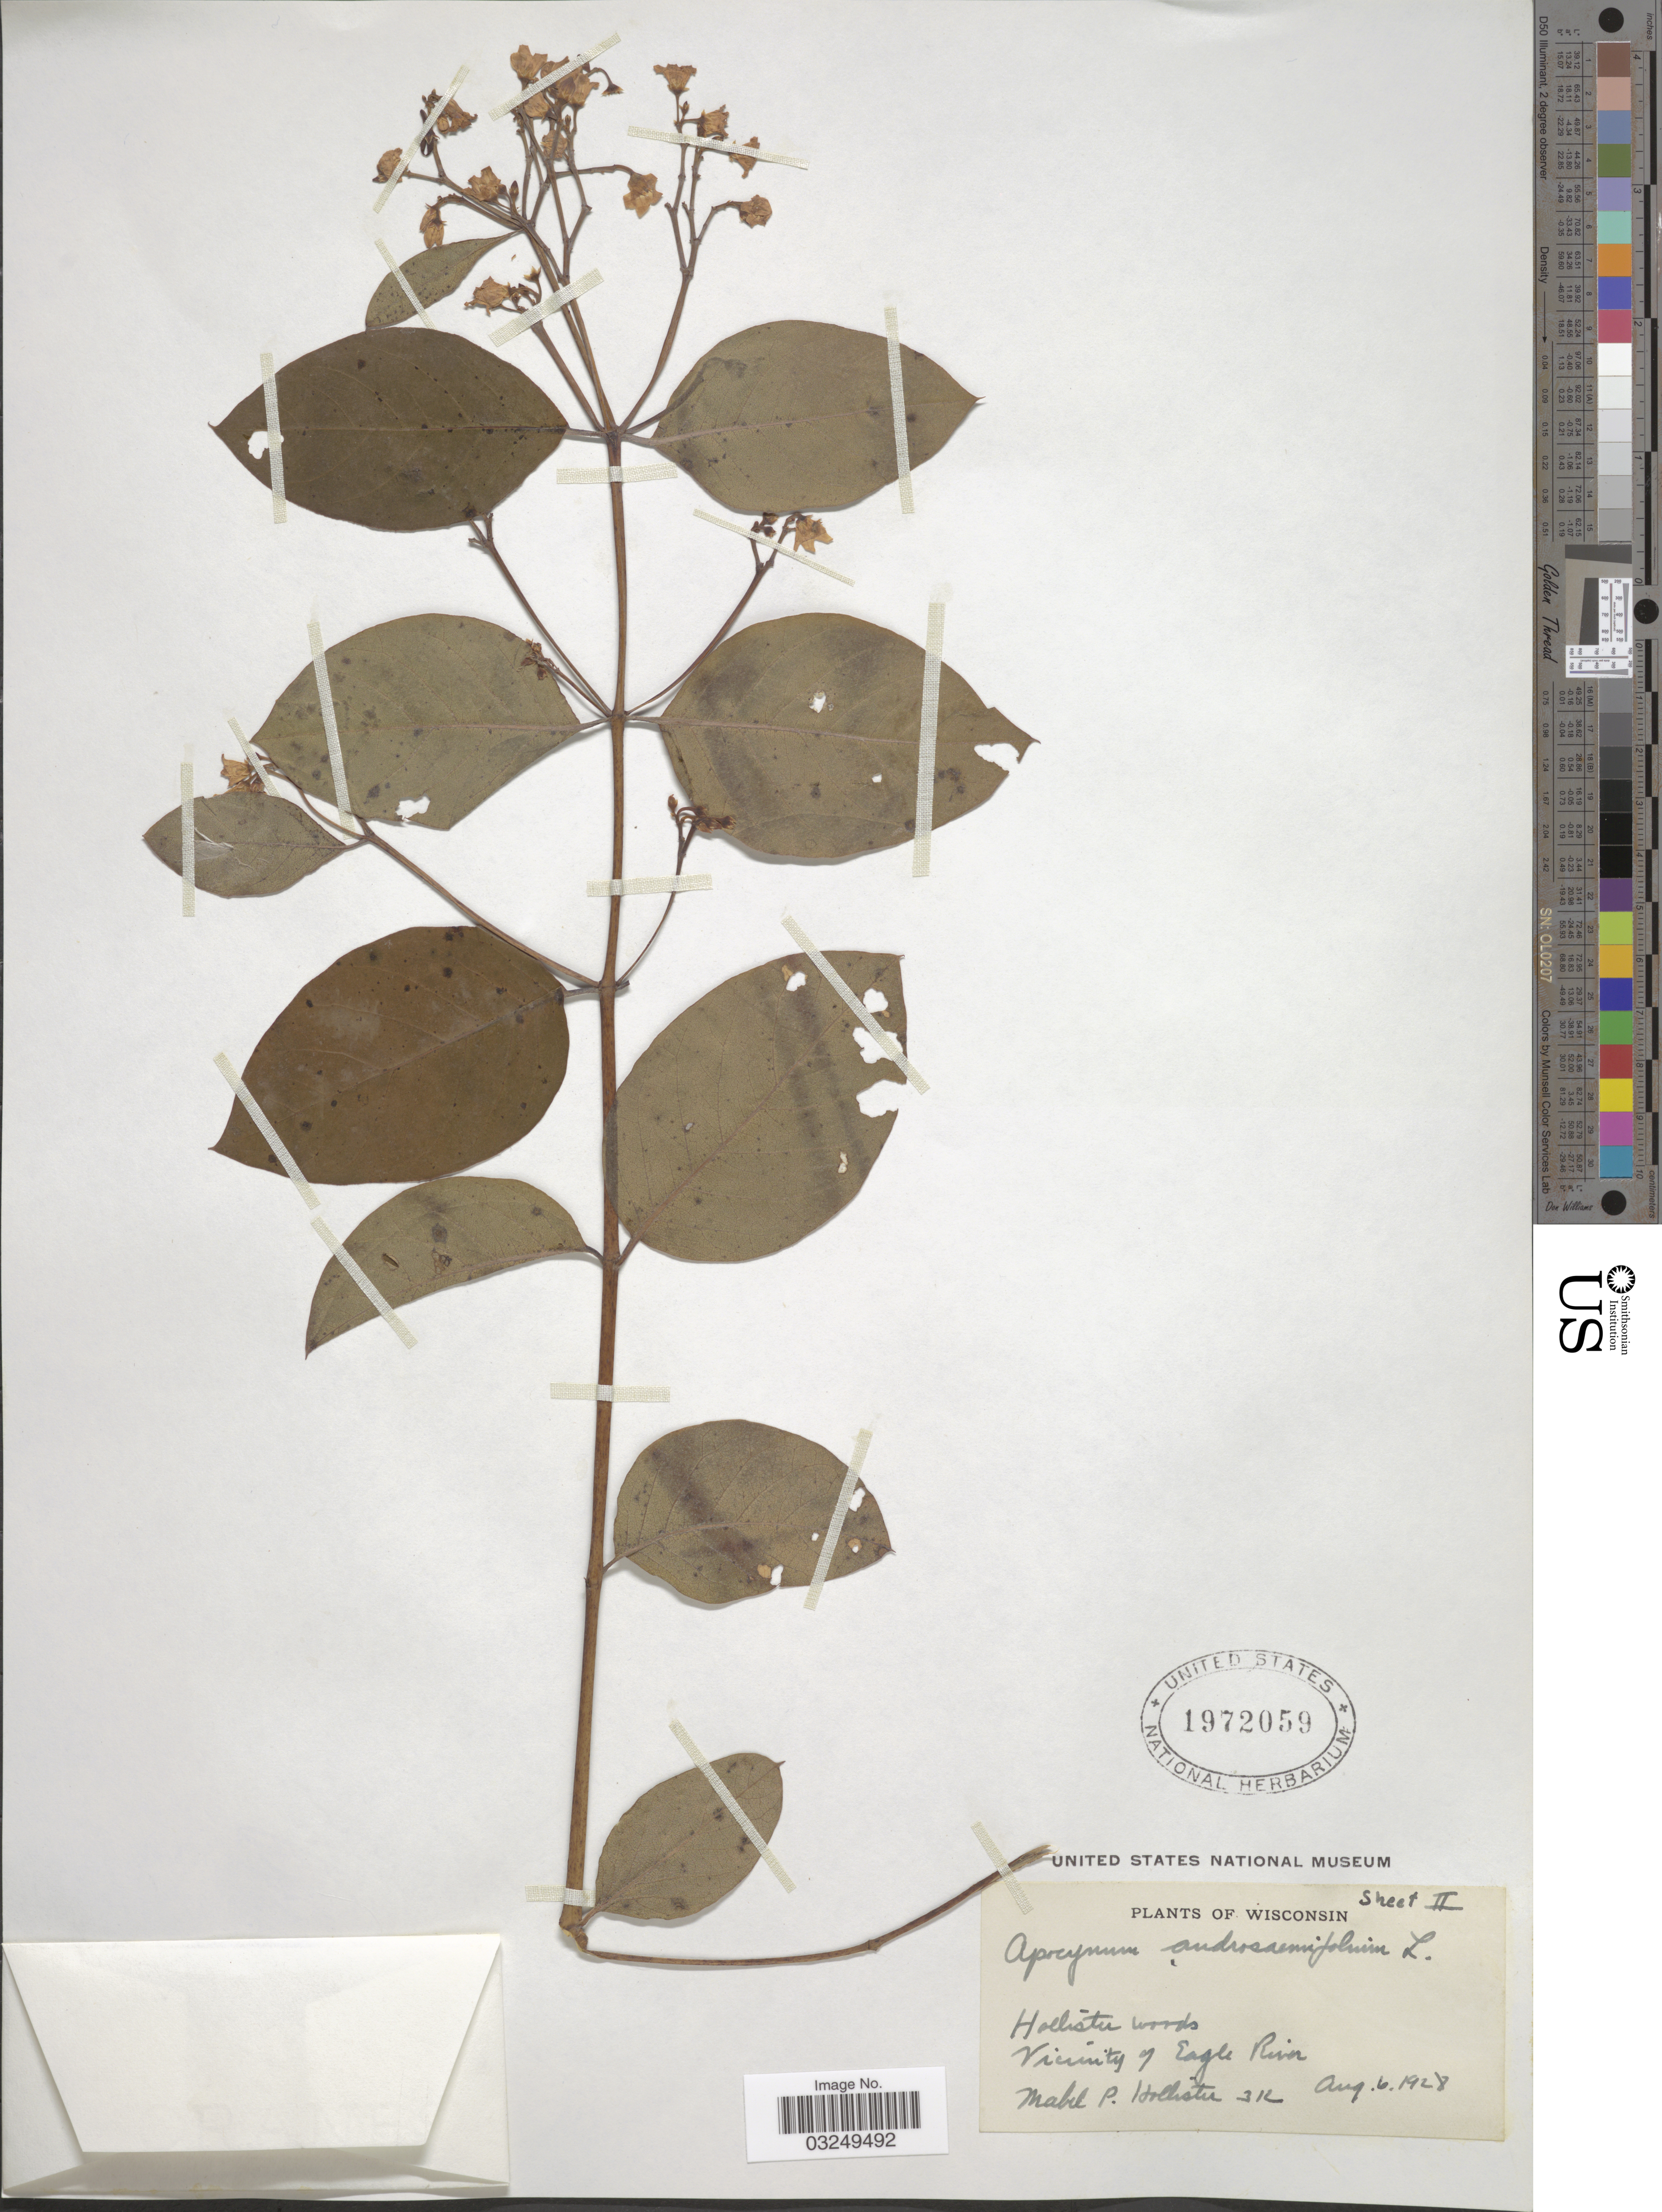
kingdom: Plantae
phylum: Tracheophyta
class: Magnoliopsida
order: Gentianales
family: Apocynaceae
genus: Apocynum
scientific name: Apocynum androsaemifolium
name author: L.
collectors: M. Hollister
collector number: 312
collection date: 1928-08-06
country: United States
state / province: Wisconsin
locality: Hollister woods. Vicinity of Eagle River.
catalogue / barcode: US 1972059